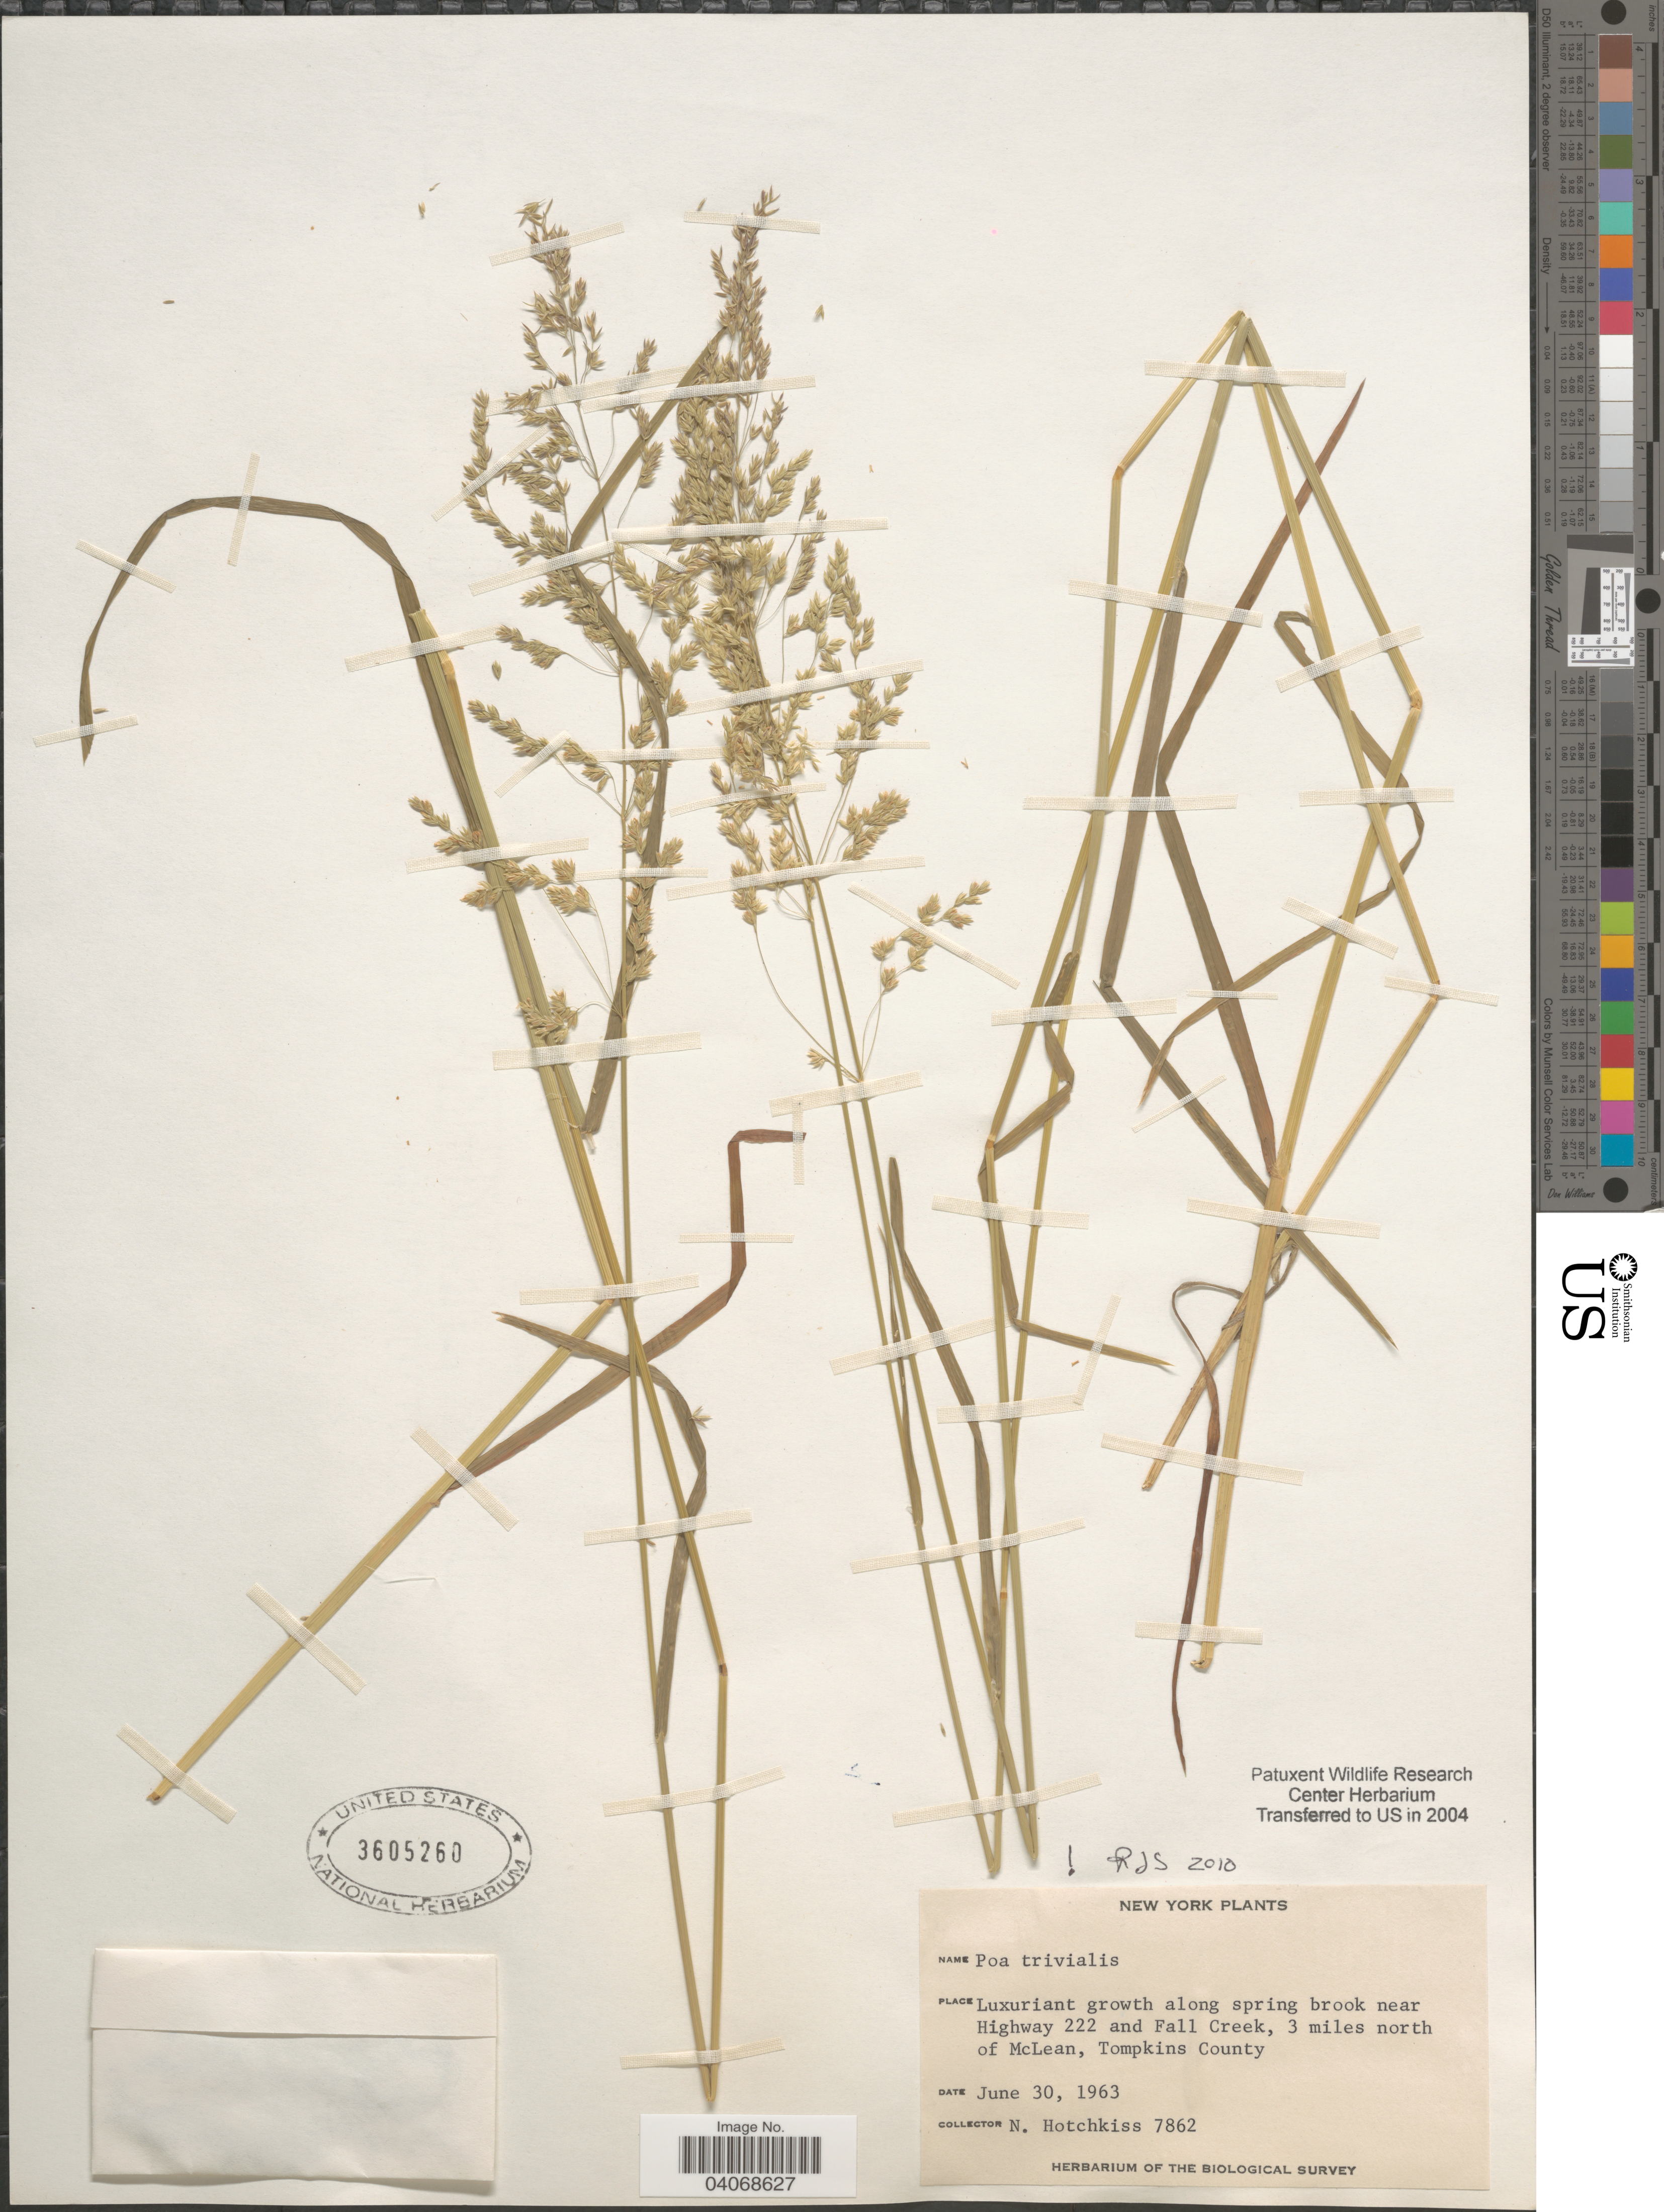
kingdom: Plantae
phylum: Tracheophyta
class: Liliopsida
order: Poales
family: Poaceae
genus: Poa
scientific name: Poa trivialis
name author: L.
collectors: N. Hotchkiss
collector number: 7862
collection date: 1963-06-30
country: United States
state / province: New York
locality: Luxuriant growth along spring brook near Highway 222 and Fall Creek, 3 miles north of McLean, Tompkins County. Herbarium of the Biological Survey.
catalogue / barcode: US 3605260